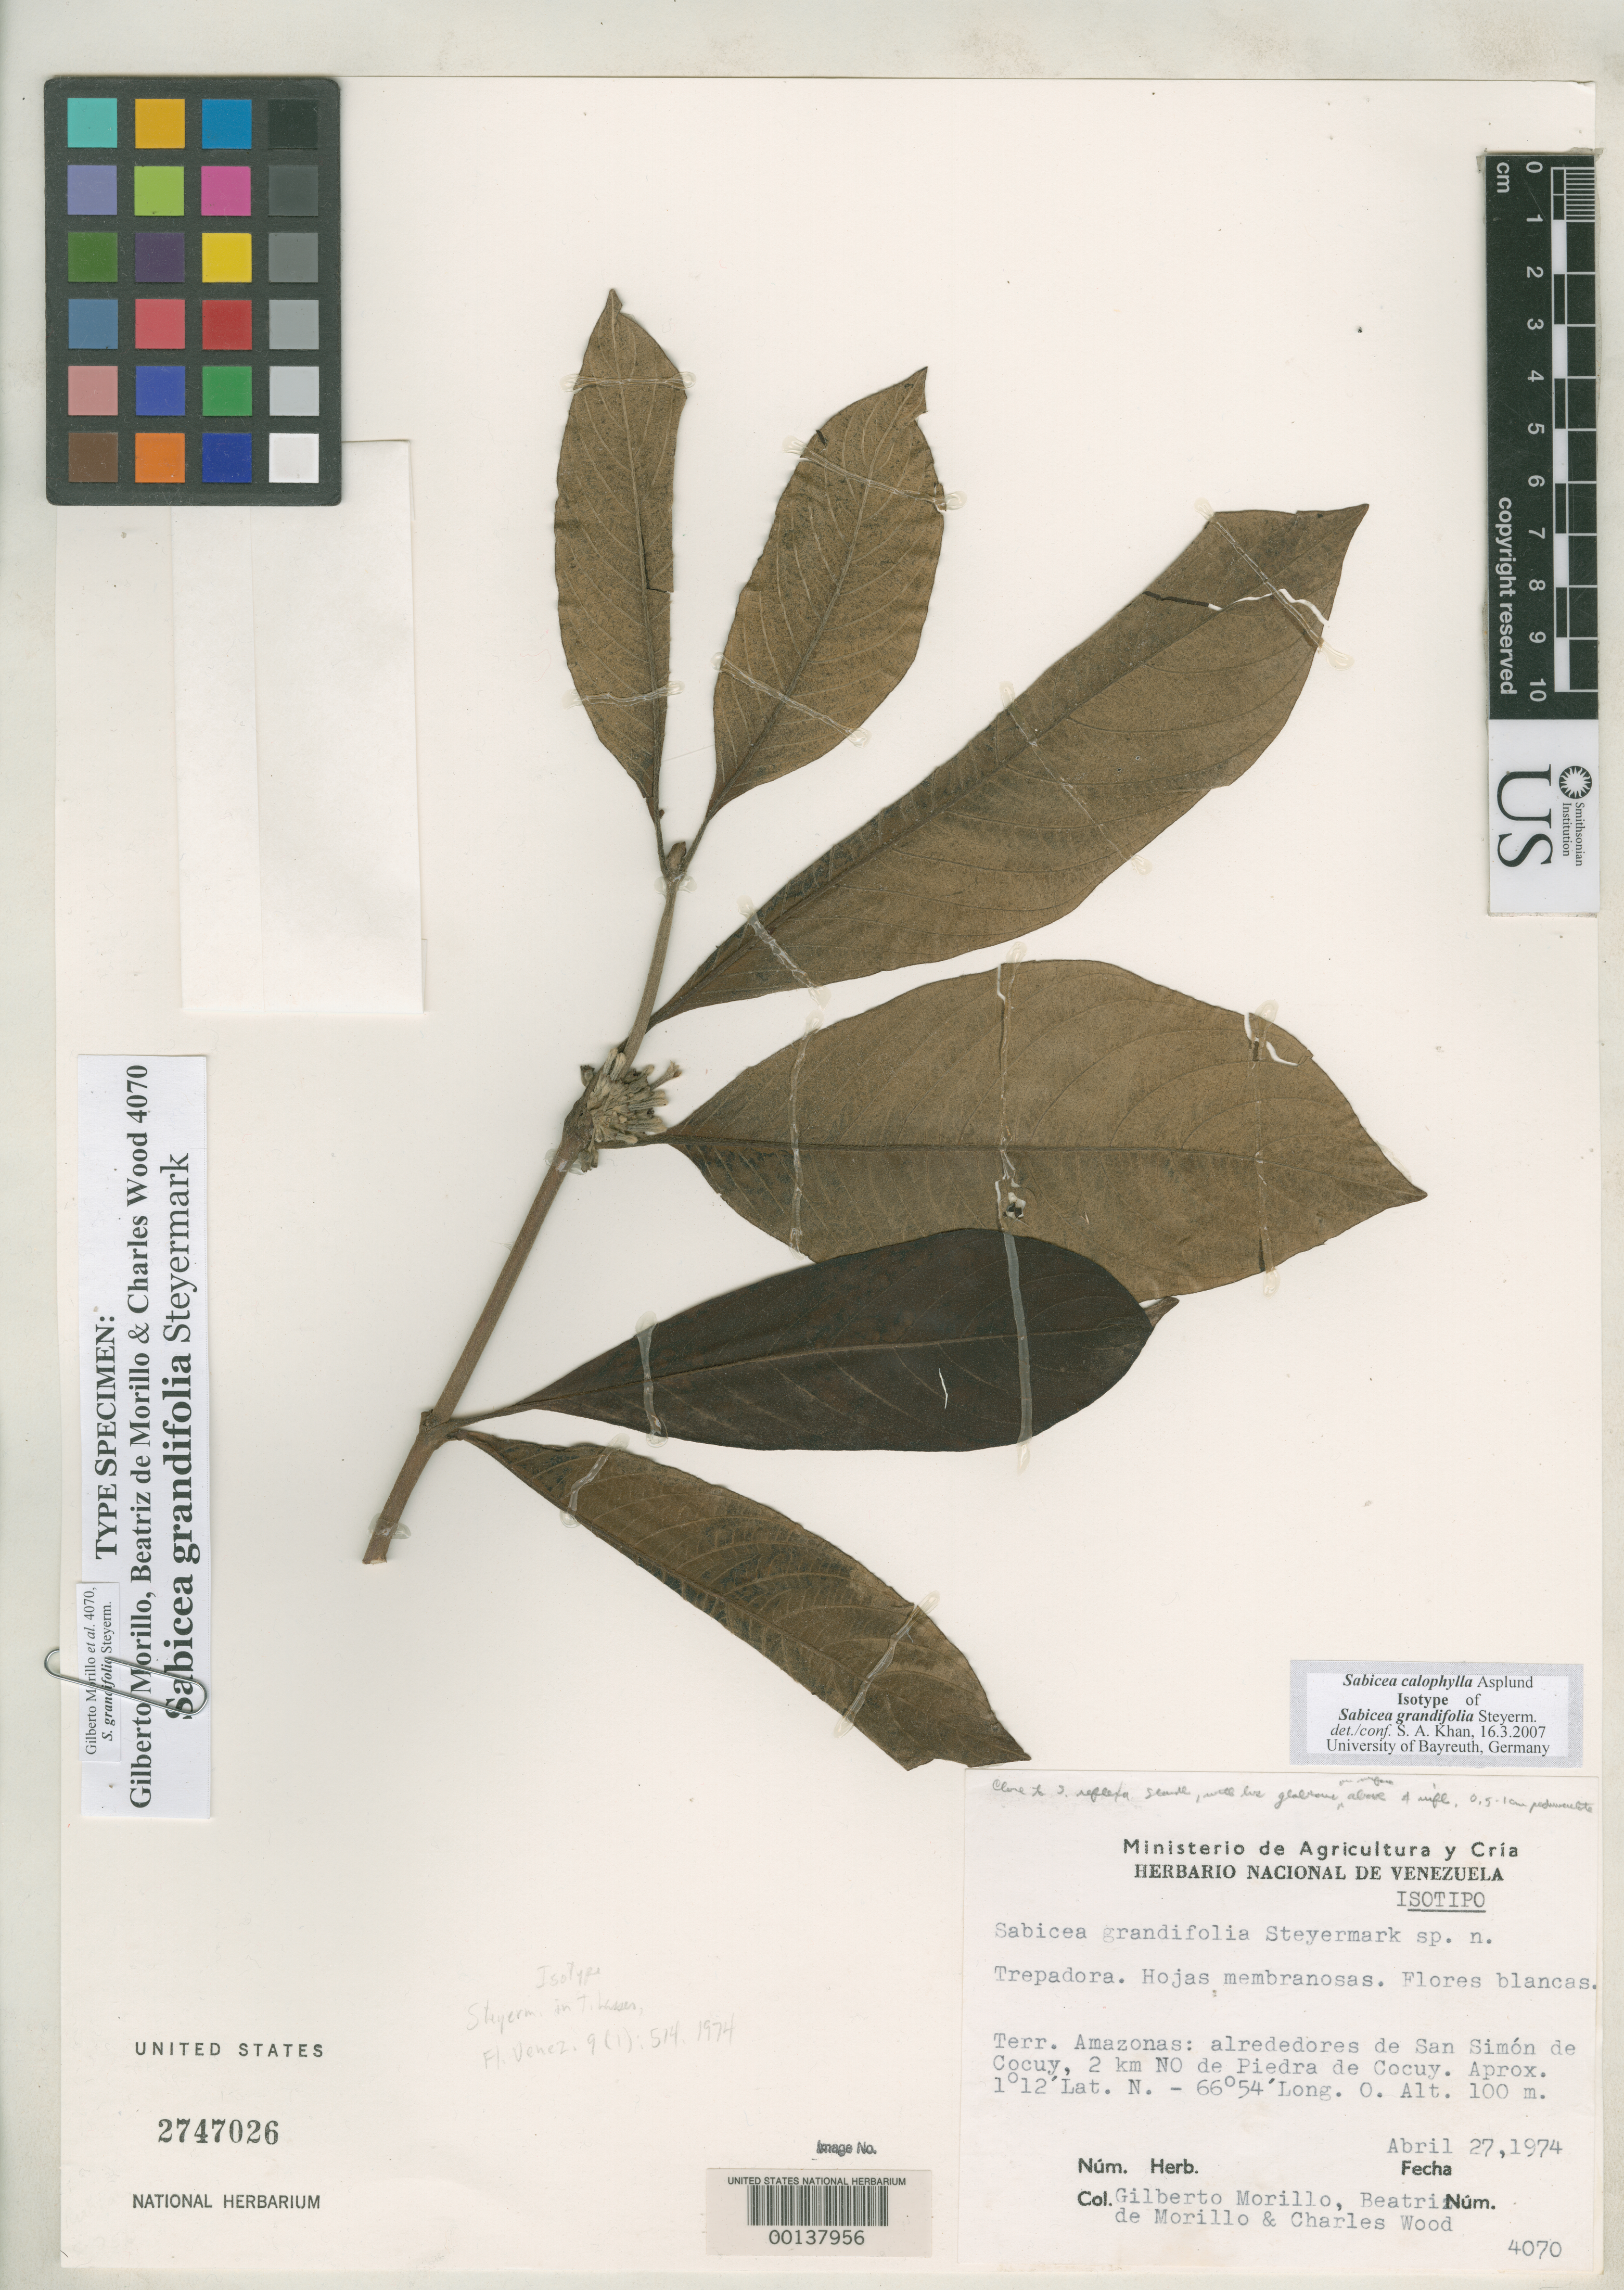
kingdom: Plantae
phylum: Tracheophyta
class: Magnoliopsida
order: Gentianales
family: Rubiaceae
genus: Sabicea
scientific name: Sabicea grandifolia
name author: Steyerm. in Lasser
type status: Isotype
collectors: G. N. Morillo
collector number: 4070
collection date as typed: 27 Apr 1974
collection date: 1974-04-27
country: Venezuela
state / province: Amazonas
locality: Vicinity of San Simon de Cocuy, 2 km. NE of Piedra de Cocuy.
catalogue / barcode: US 2747026